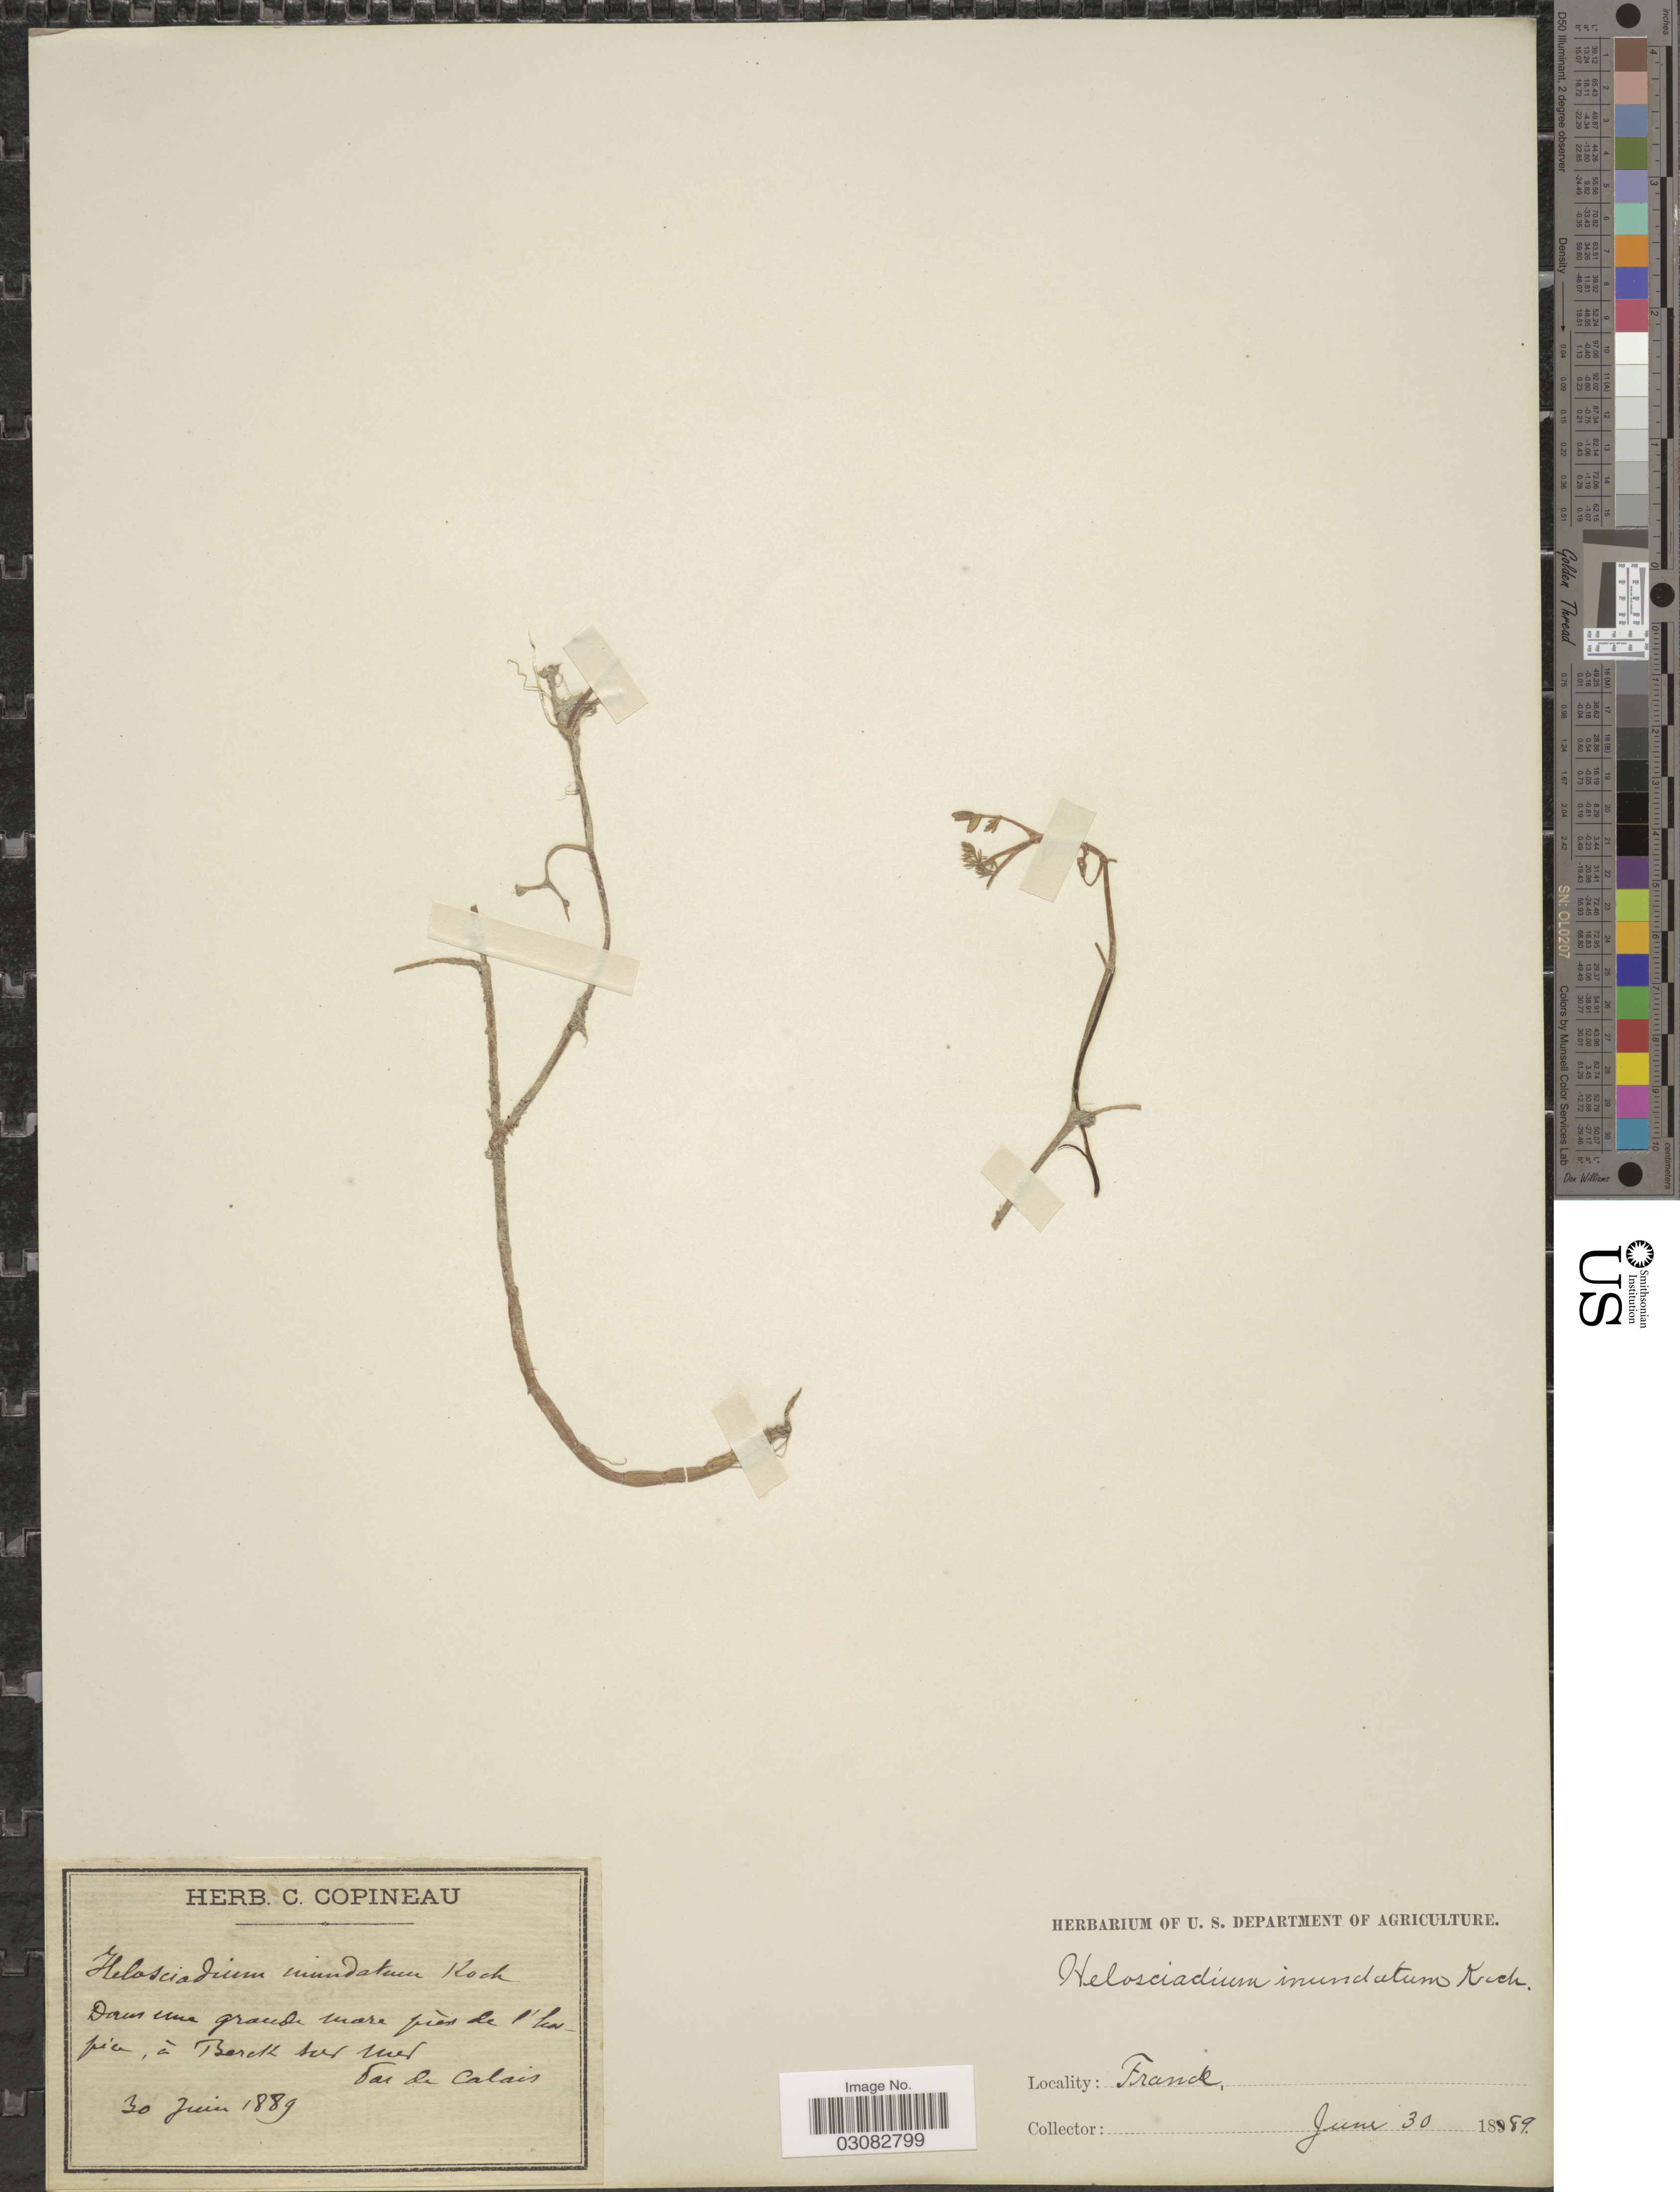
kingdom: Plantae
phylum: Tracheophyta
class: Magnoliopsida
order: Apiales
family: Apiaceae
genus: Apium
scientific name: Apium inundatum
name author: (L.) Rchb. f.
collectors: ex herb. C. Copineau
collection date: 1889-06-30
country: France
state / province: Hauts-de-France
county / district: Pas-de-Calais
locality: À Barck sur Mer, Pas de Calais [At Berck-sur-Mer, Pas-de-Calais]